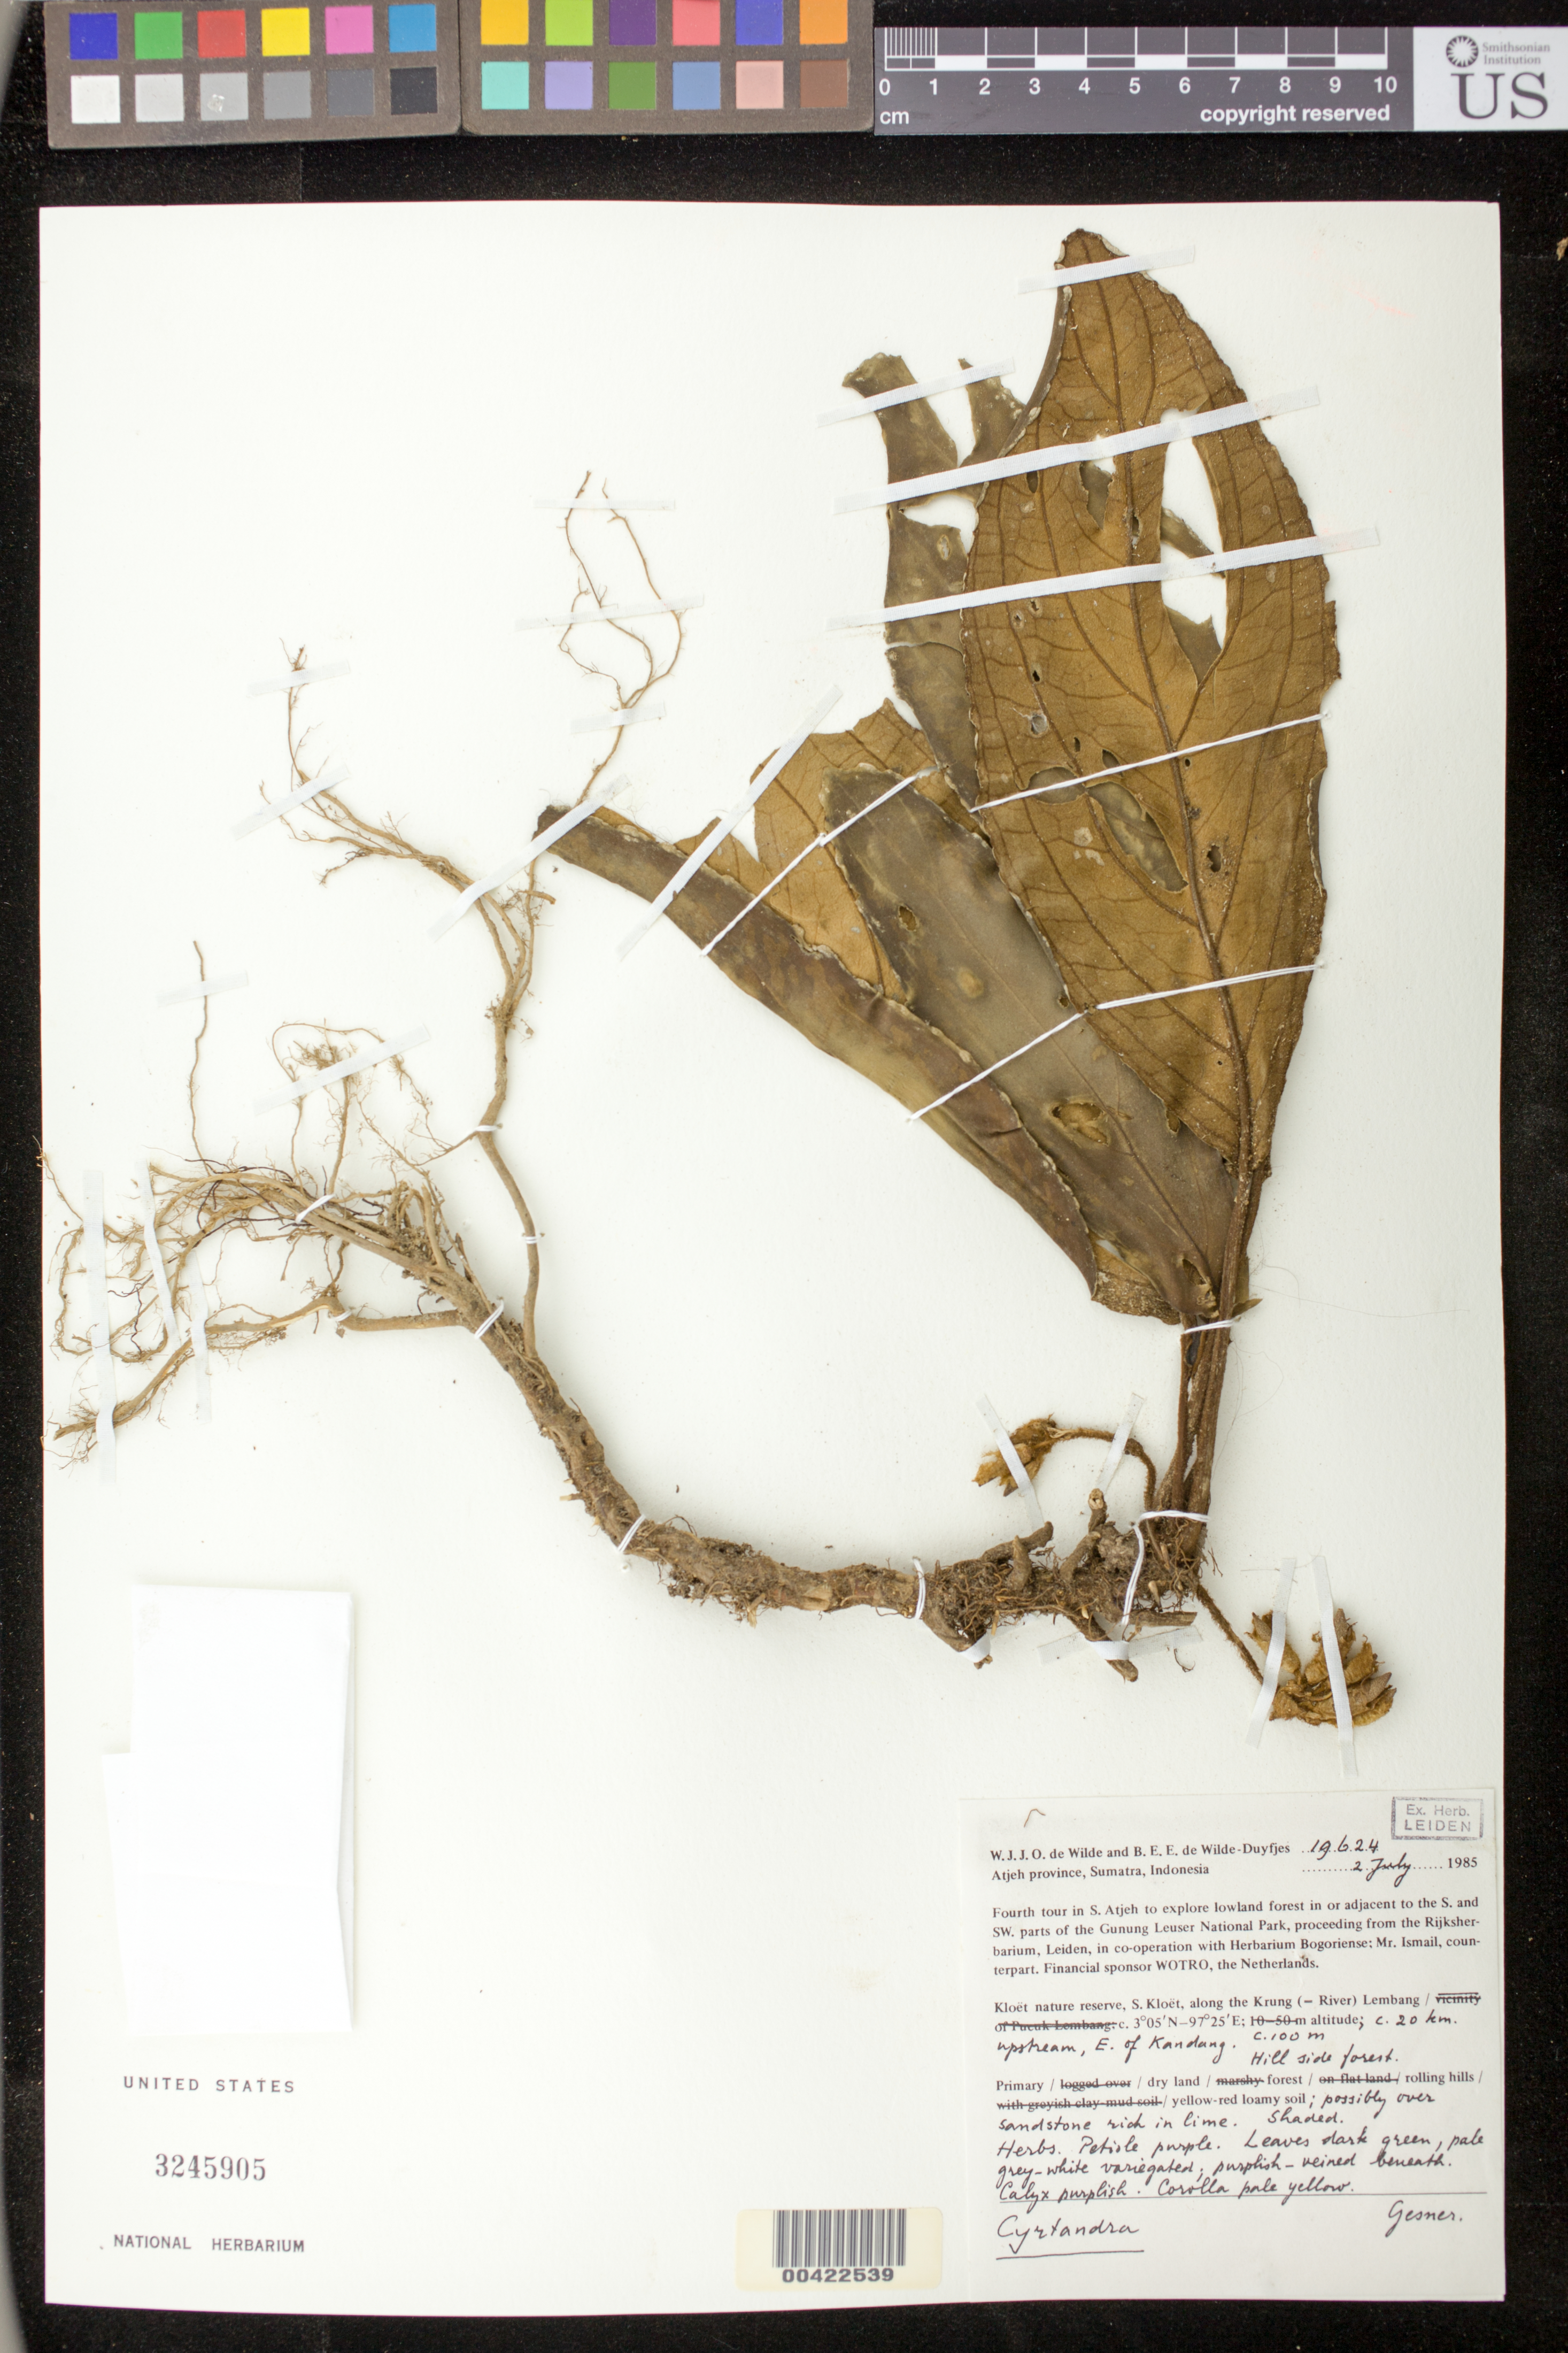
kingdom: Plantae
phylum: Tracheophyta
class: Magnoliopsida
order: Lamiales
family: Gesneriaceae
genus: Sinningia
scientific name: Sinningia warmingii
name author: (Hiern) Chautems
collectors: W. J. de Wilde & B. E. de Wilde-Duyfjes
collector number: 19624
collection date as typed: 02 Jul 1985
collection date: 1985-07-02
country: Indonesia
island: Sumatra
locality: Aceh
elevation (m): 100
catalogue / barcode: US 3245905